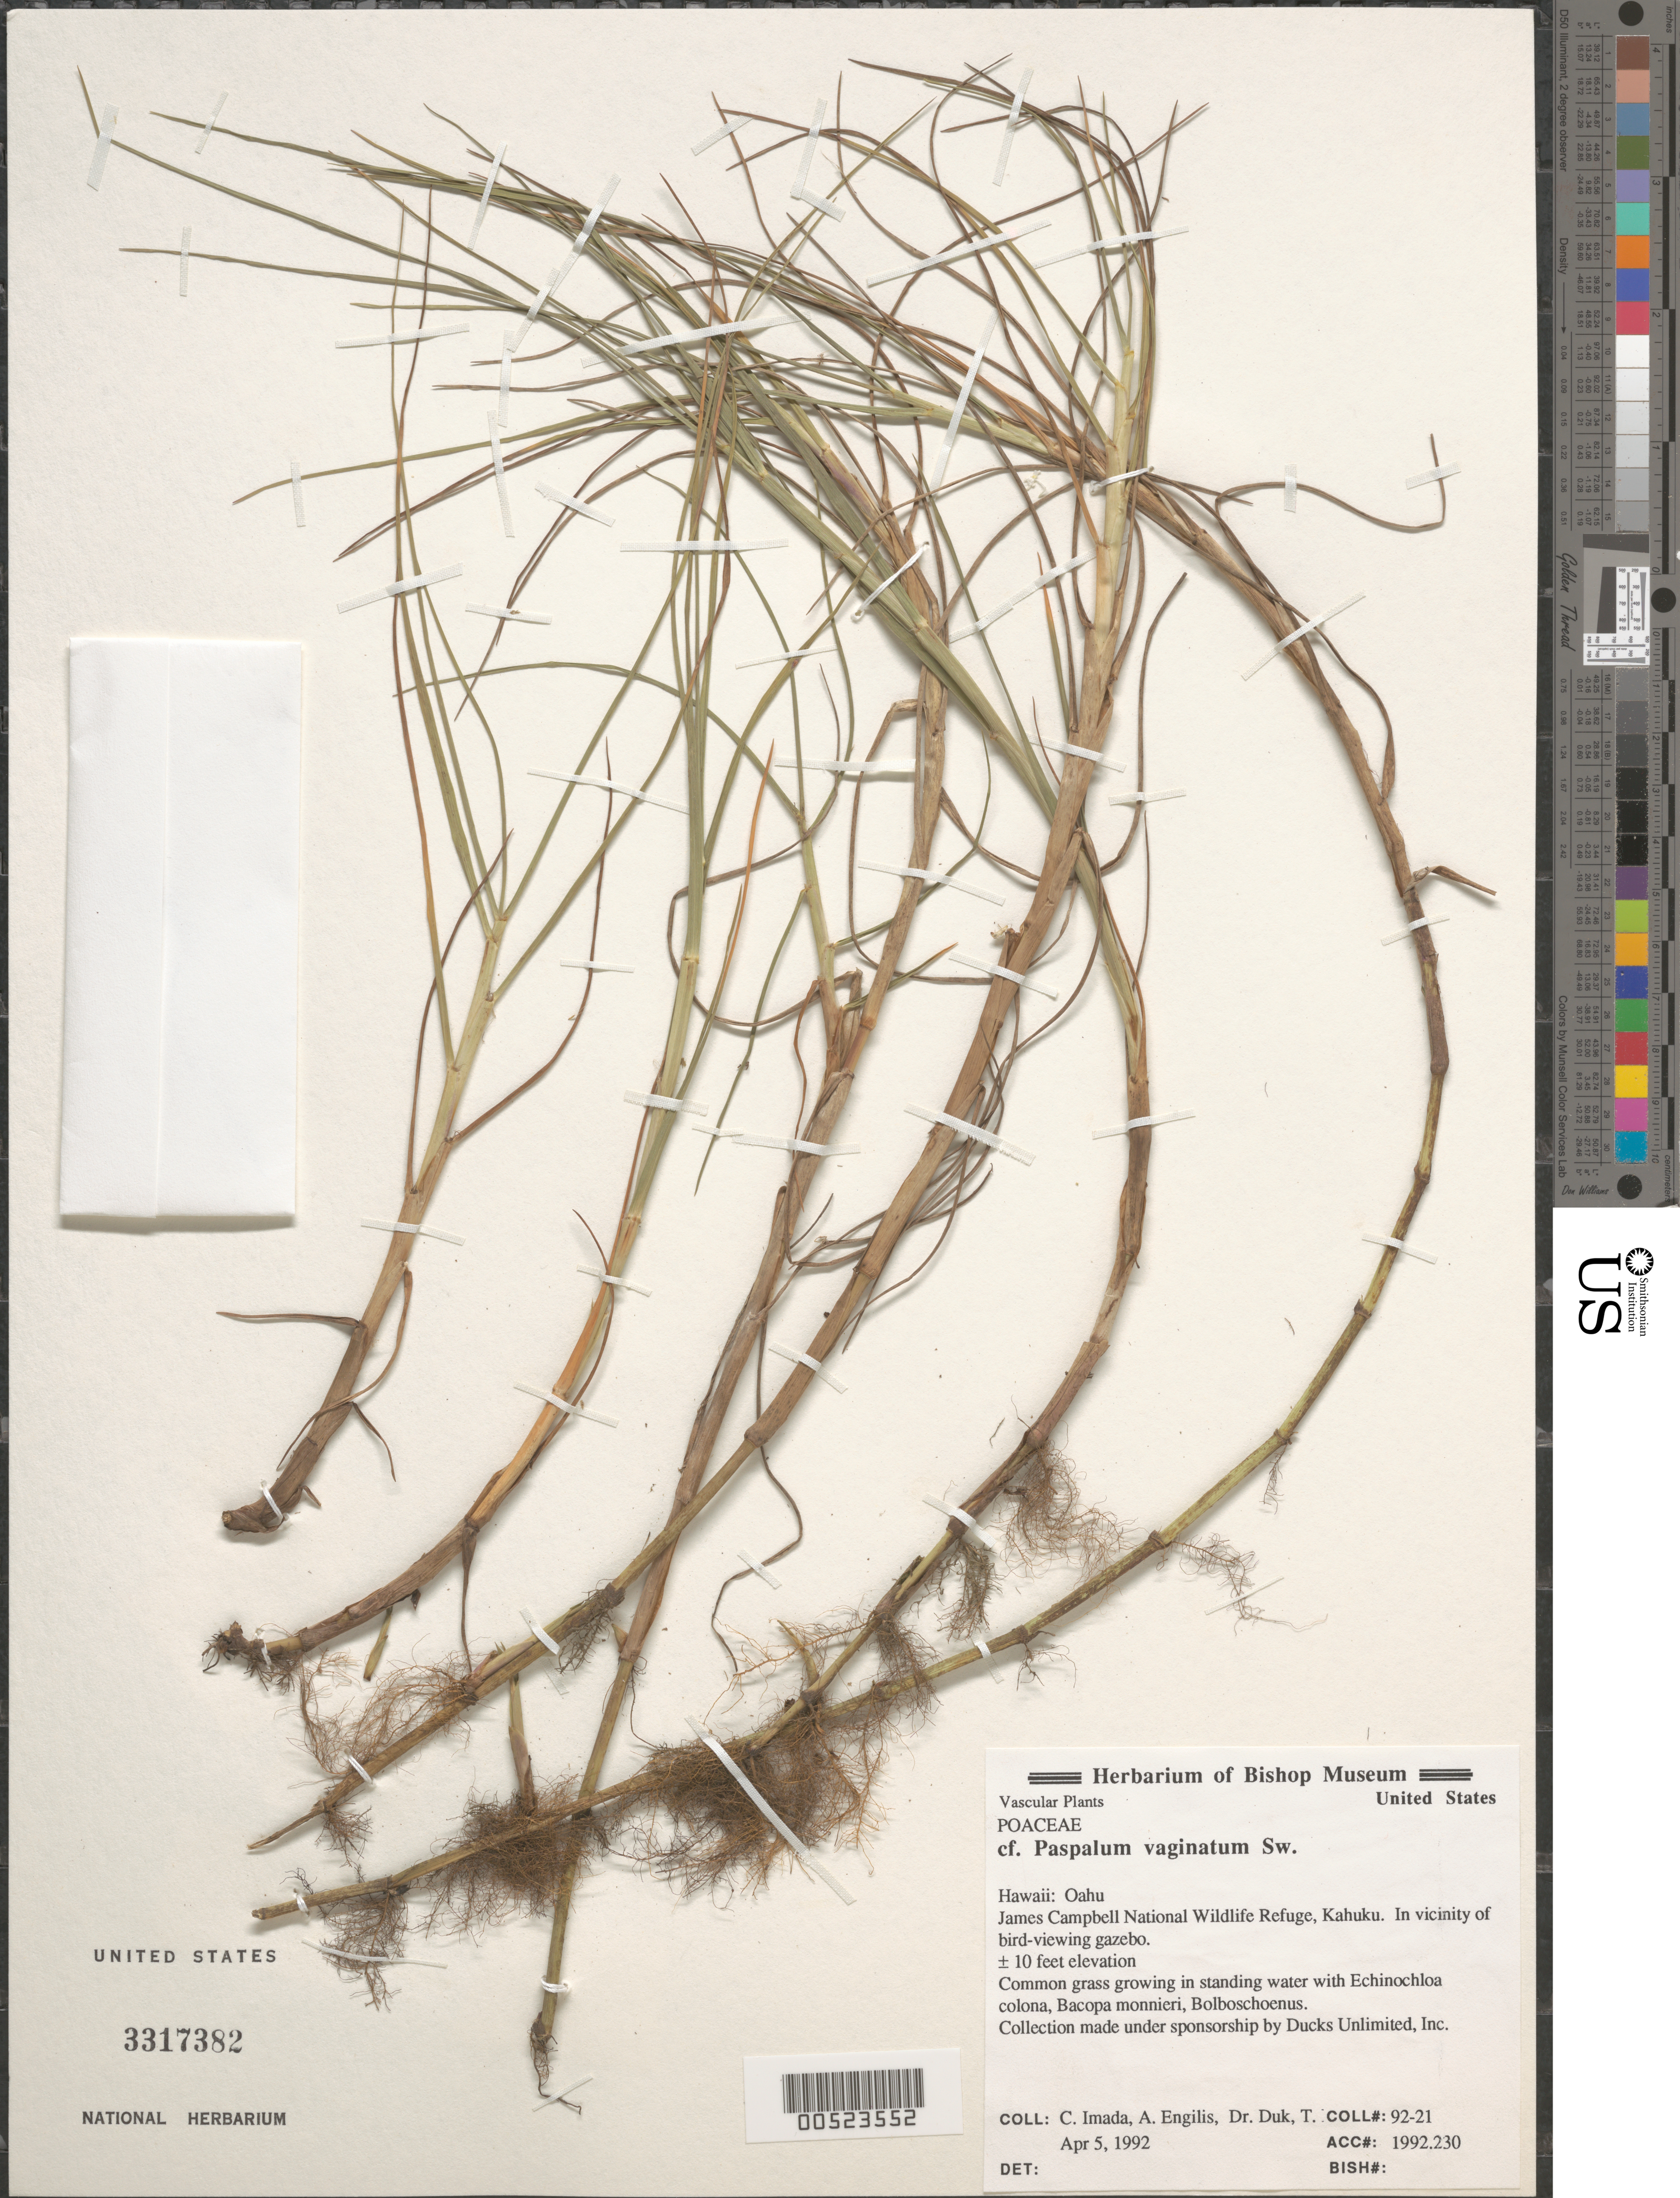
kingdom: Plantae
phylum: Tracheophyta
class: Liliopsida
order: Poales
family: Poaceae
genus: Paspalum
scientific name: Paspalum vaginatum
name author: Sw.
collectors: C. Imada, A. Engilis & T. Duk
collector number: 92-21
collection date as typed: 5 Apr 1992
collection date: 1992-04-05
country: United States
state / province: Hawaii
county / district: Honolulu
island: Oahu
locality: James Campbell National Wildlife Refuge, Kahuku, vicinity of bird-viewing gazebo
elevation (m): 3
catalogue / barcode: US 3317382